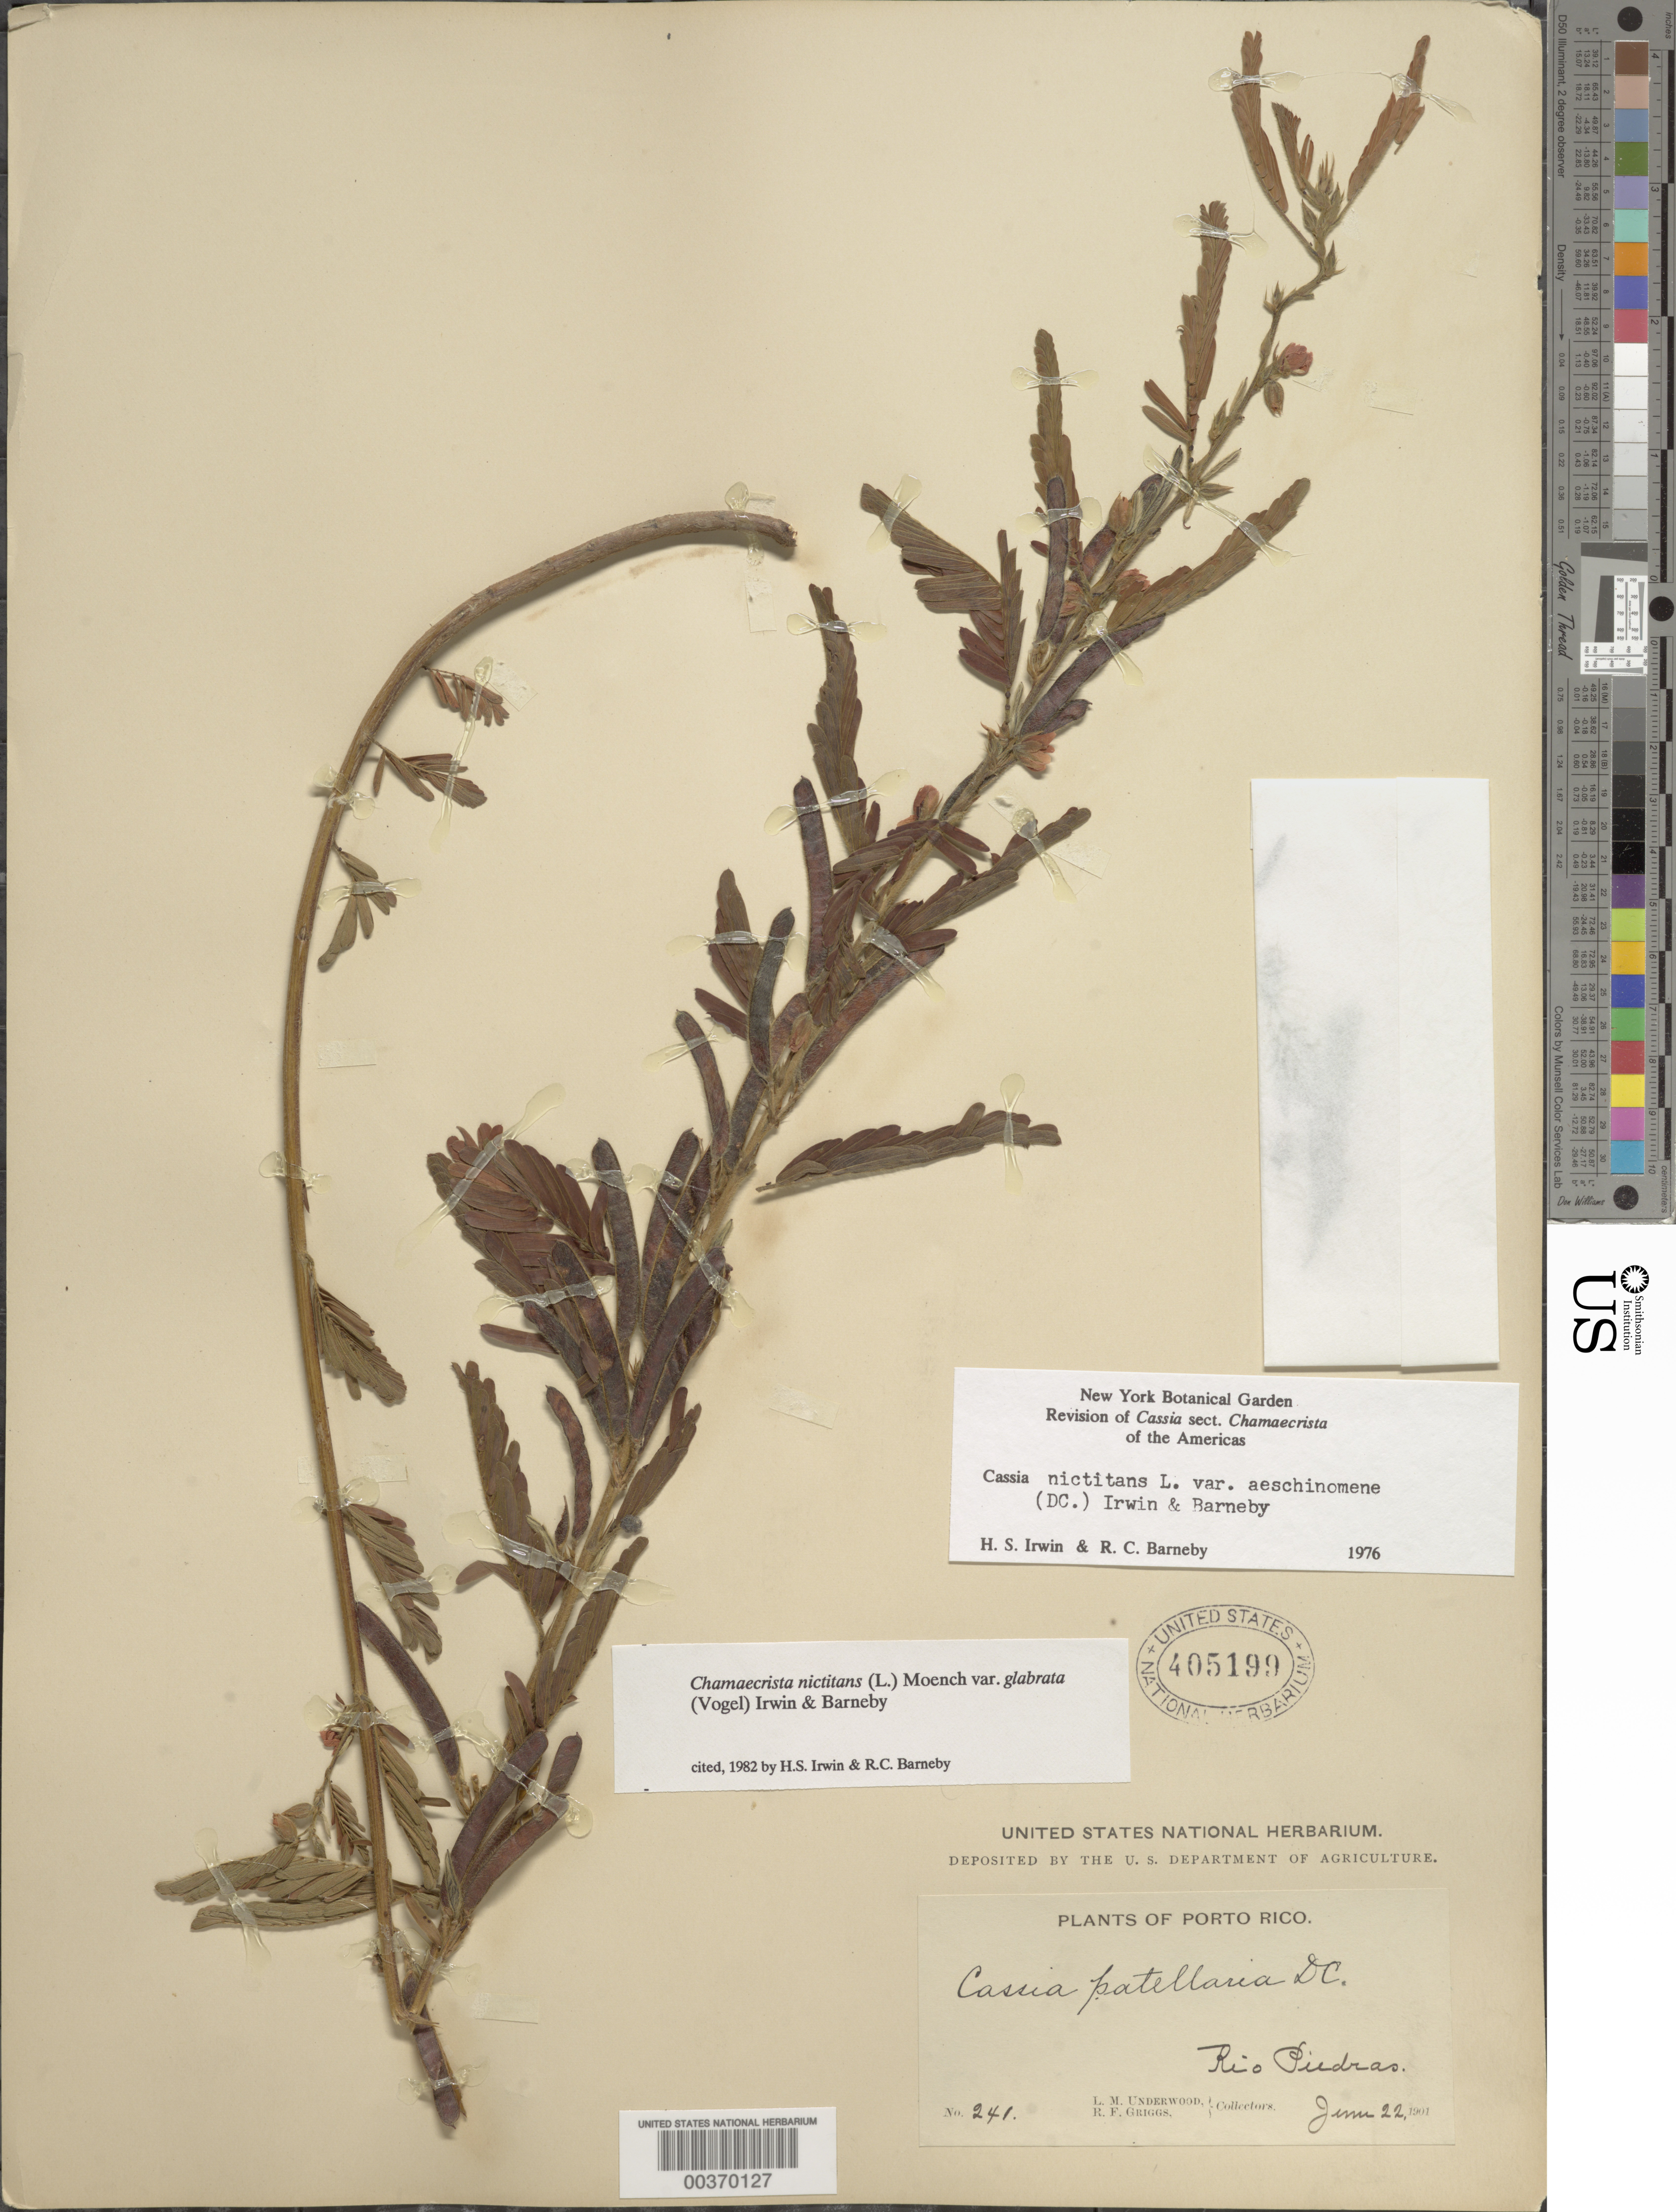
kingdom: Plantae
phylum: Tracheophyta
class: Magnoliopsida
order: Fabales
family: Fabaceae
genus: Chamaecrista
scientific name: Chamaecrista nictitans var. glabrata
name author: (Vogel) H.S. Irwin & Barneby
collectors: L. M. Underwood & R. F. Griggs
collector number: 241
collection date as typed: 22 Jun 1901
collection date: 1901-06-22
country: Puerto Rico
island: Greater Antilles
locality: Rio piedras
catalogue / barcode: US 405199